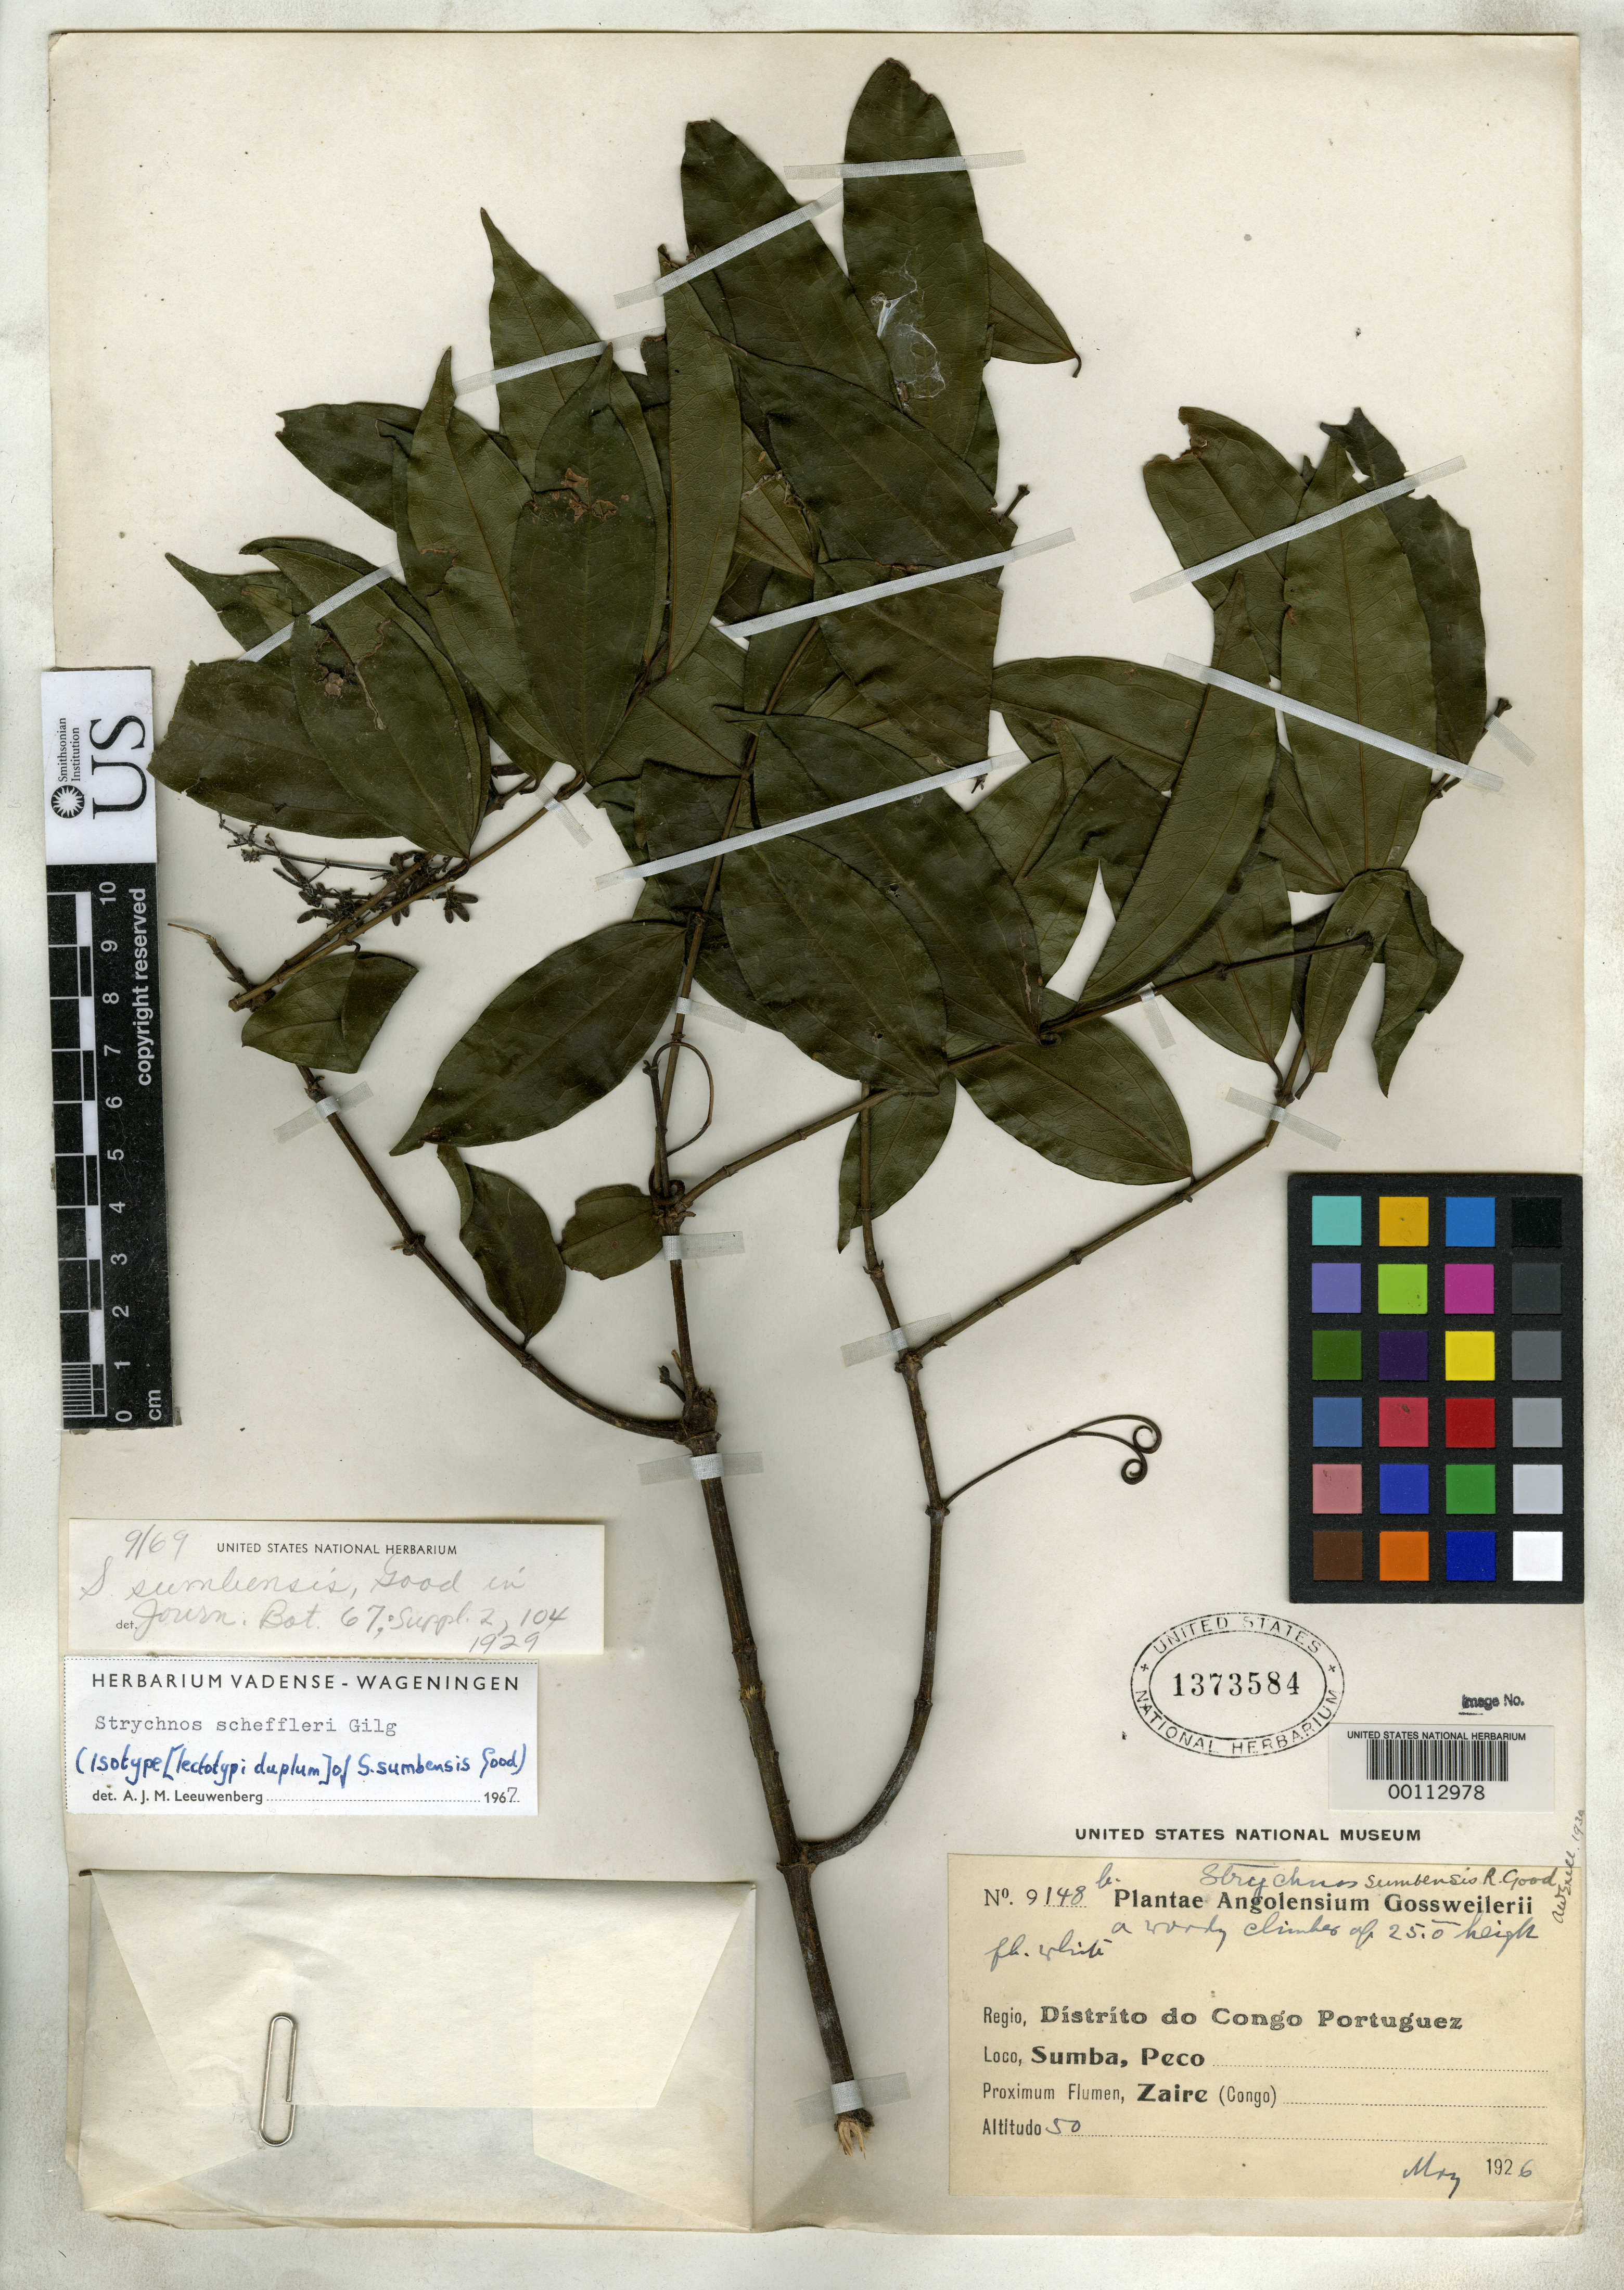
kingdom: Plantae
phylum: Tracheophyta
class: Magnoliopsida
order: Gentianales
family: Loganiaceae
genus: Strychnos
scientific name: Strychnos sumbensis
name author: R.D. Good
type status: Isolectotype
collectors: J. Gossweiler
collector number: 9148 b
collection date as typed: May 1926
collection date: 1926-05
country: Angola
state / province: Zaire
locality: Santo Antonio do Zaire.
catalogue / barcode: US 1373584